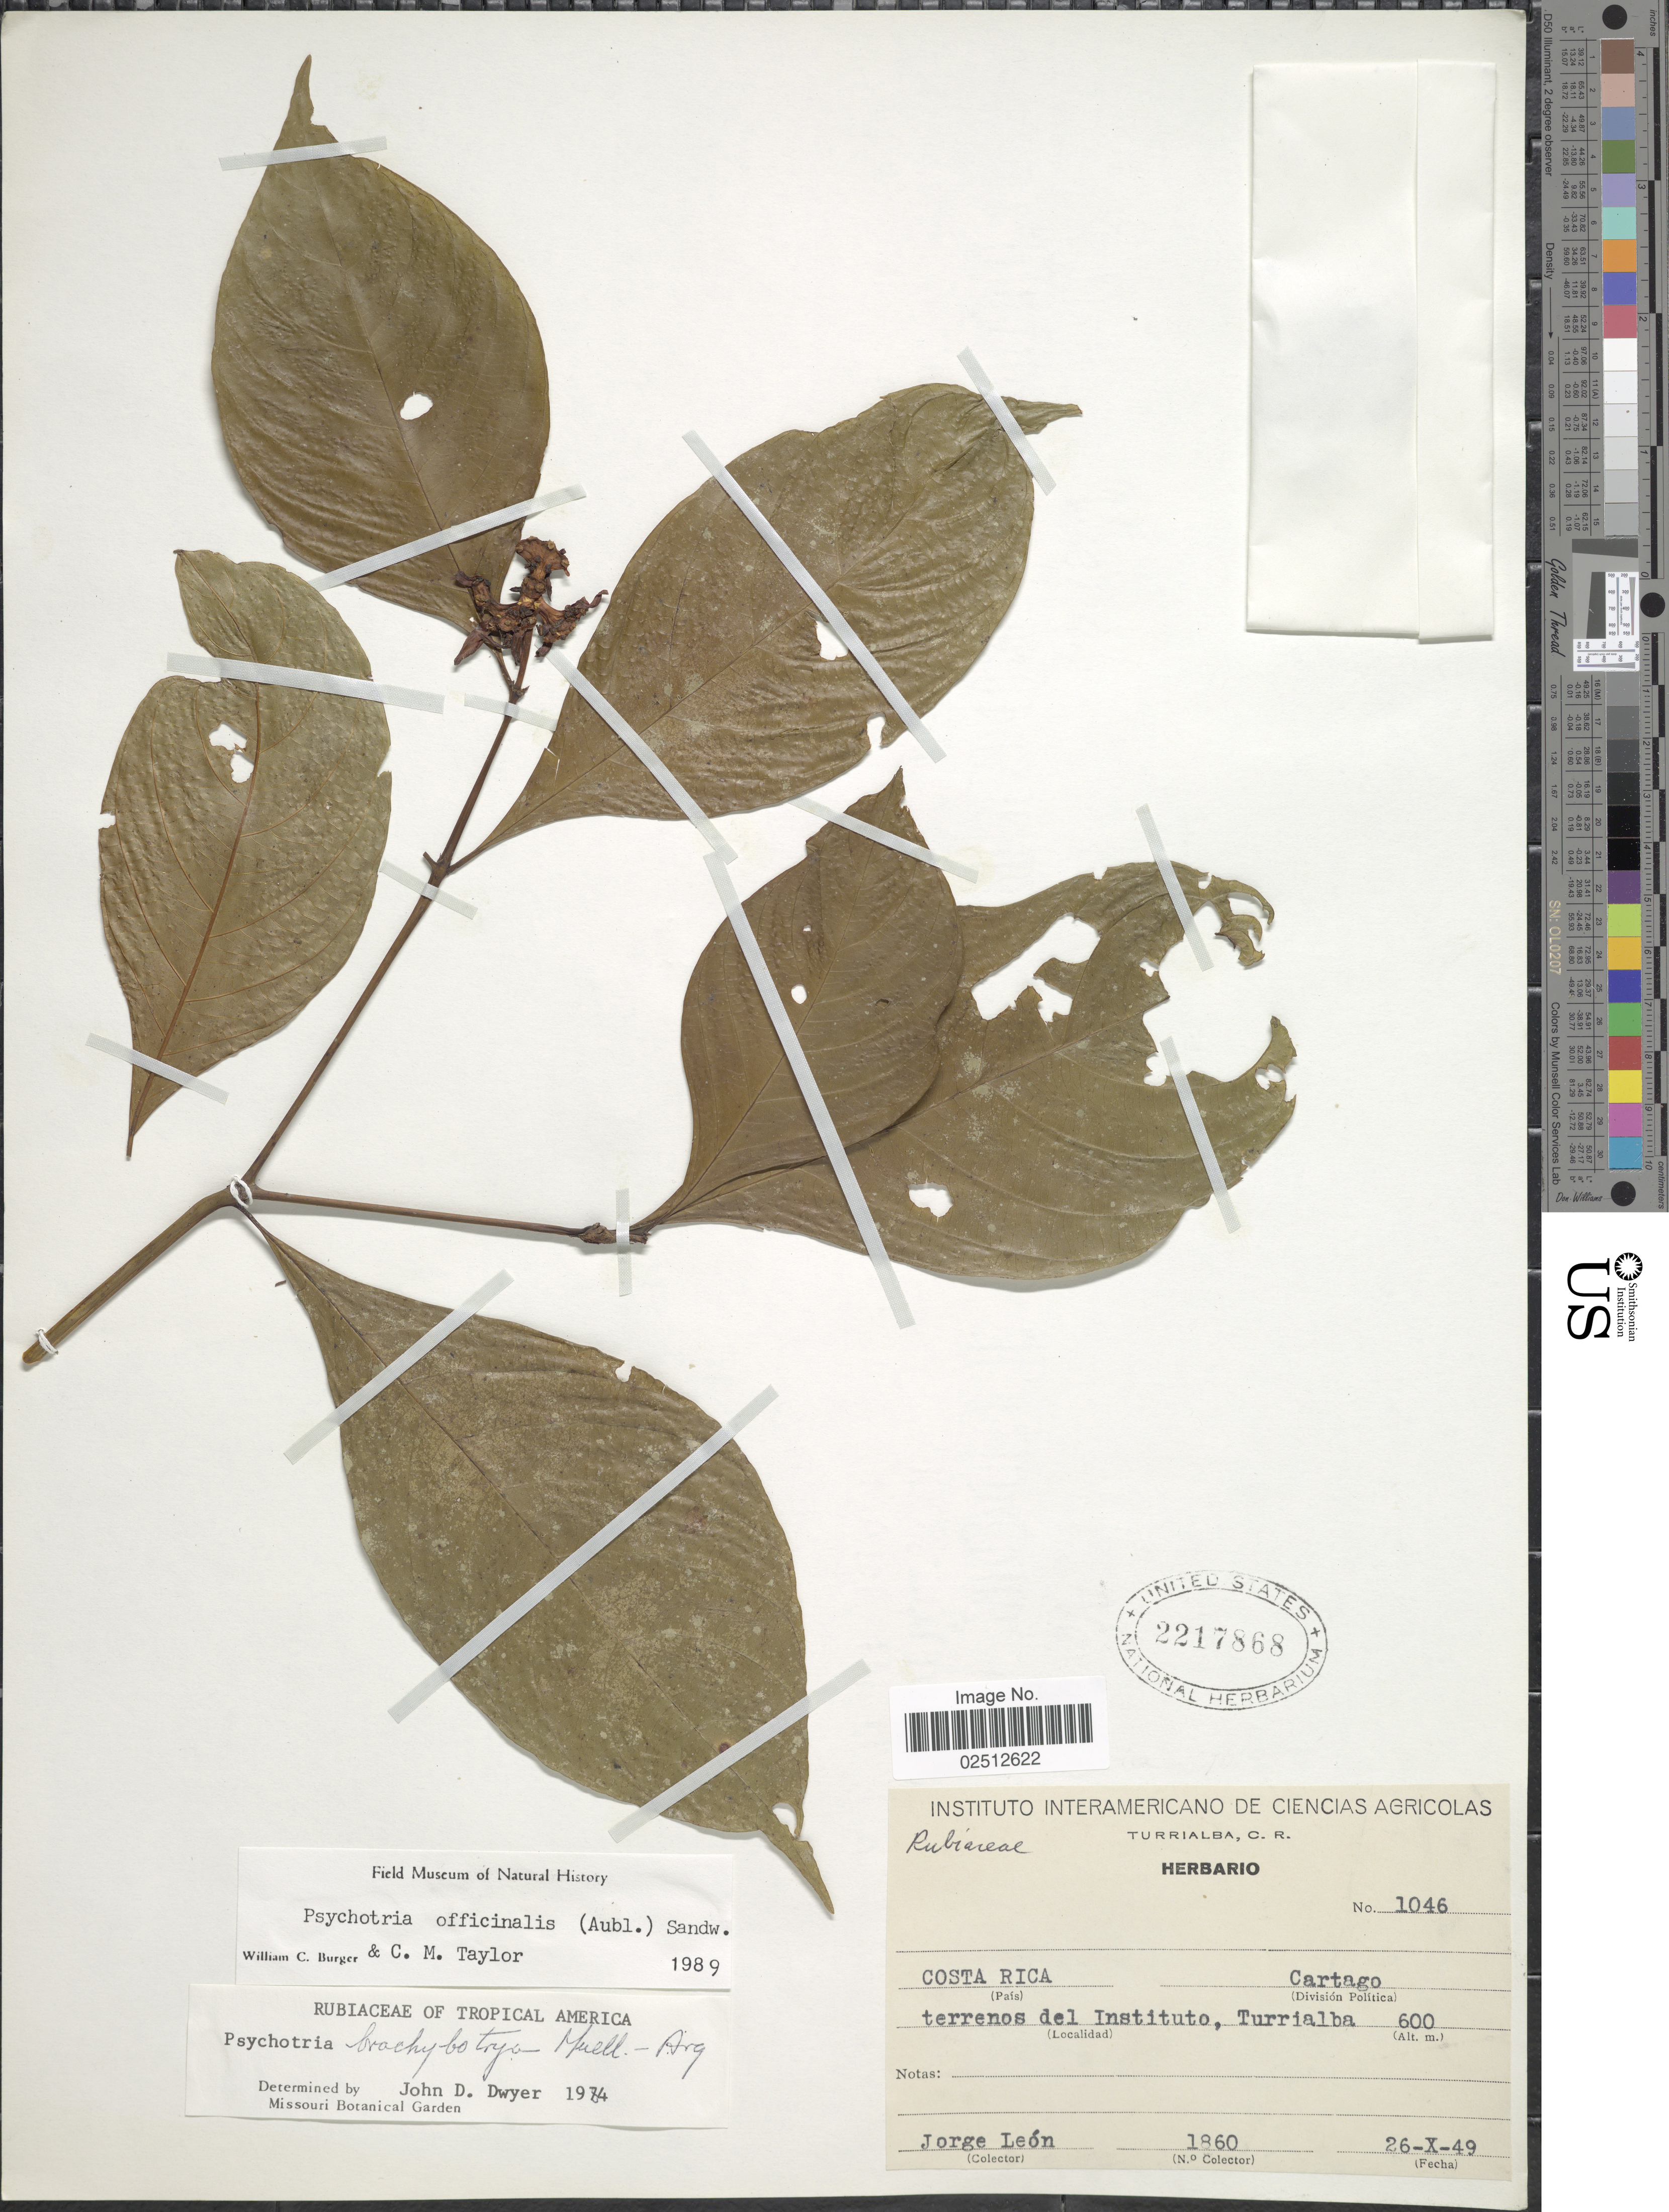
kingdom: Plantae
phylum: Tracheophyta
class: Magnoliopsida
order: Gentianales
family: Rubiaceae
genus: Psychotria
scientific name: Psychotria officinalis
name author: (Aubl.) Raeusch.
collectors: J. León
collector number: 1860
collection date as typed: Transcribed d/m/y: 26/10/49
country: Costa Rica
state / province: Cartago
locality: Terrenos del Instituto, Turrialba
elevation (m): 600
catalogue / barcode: US 2217868